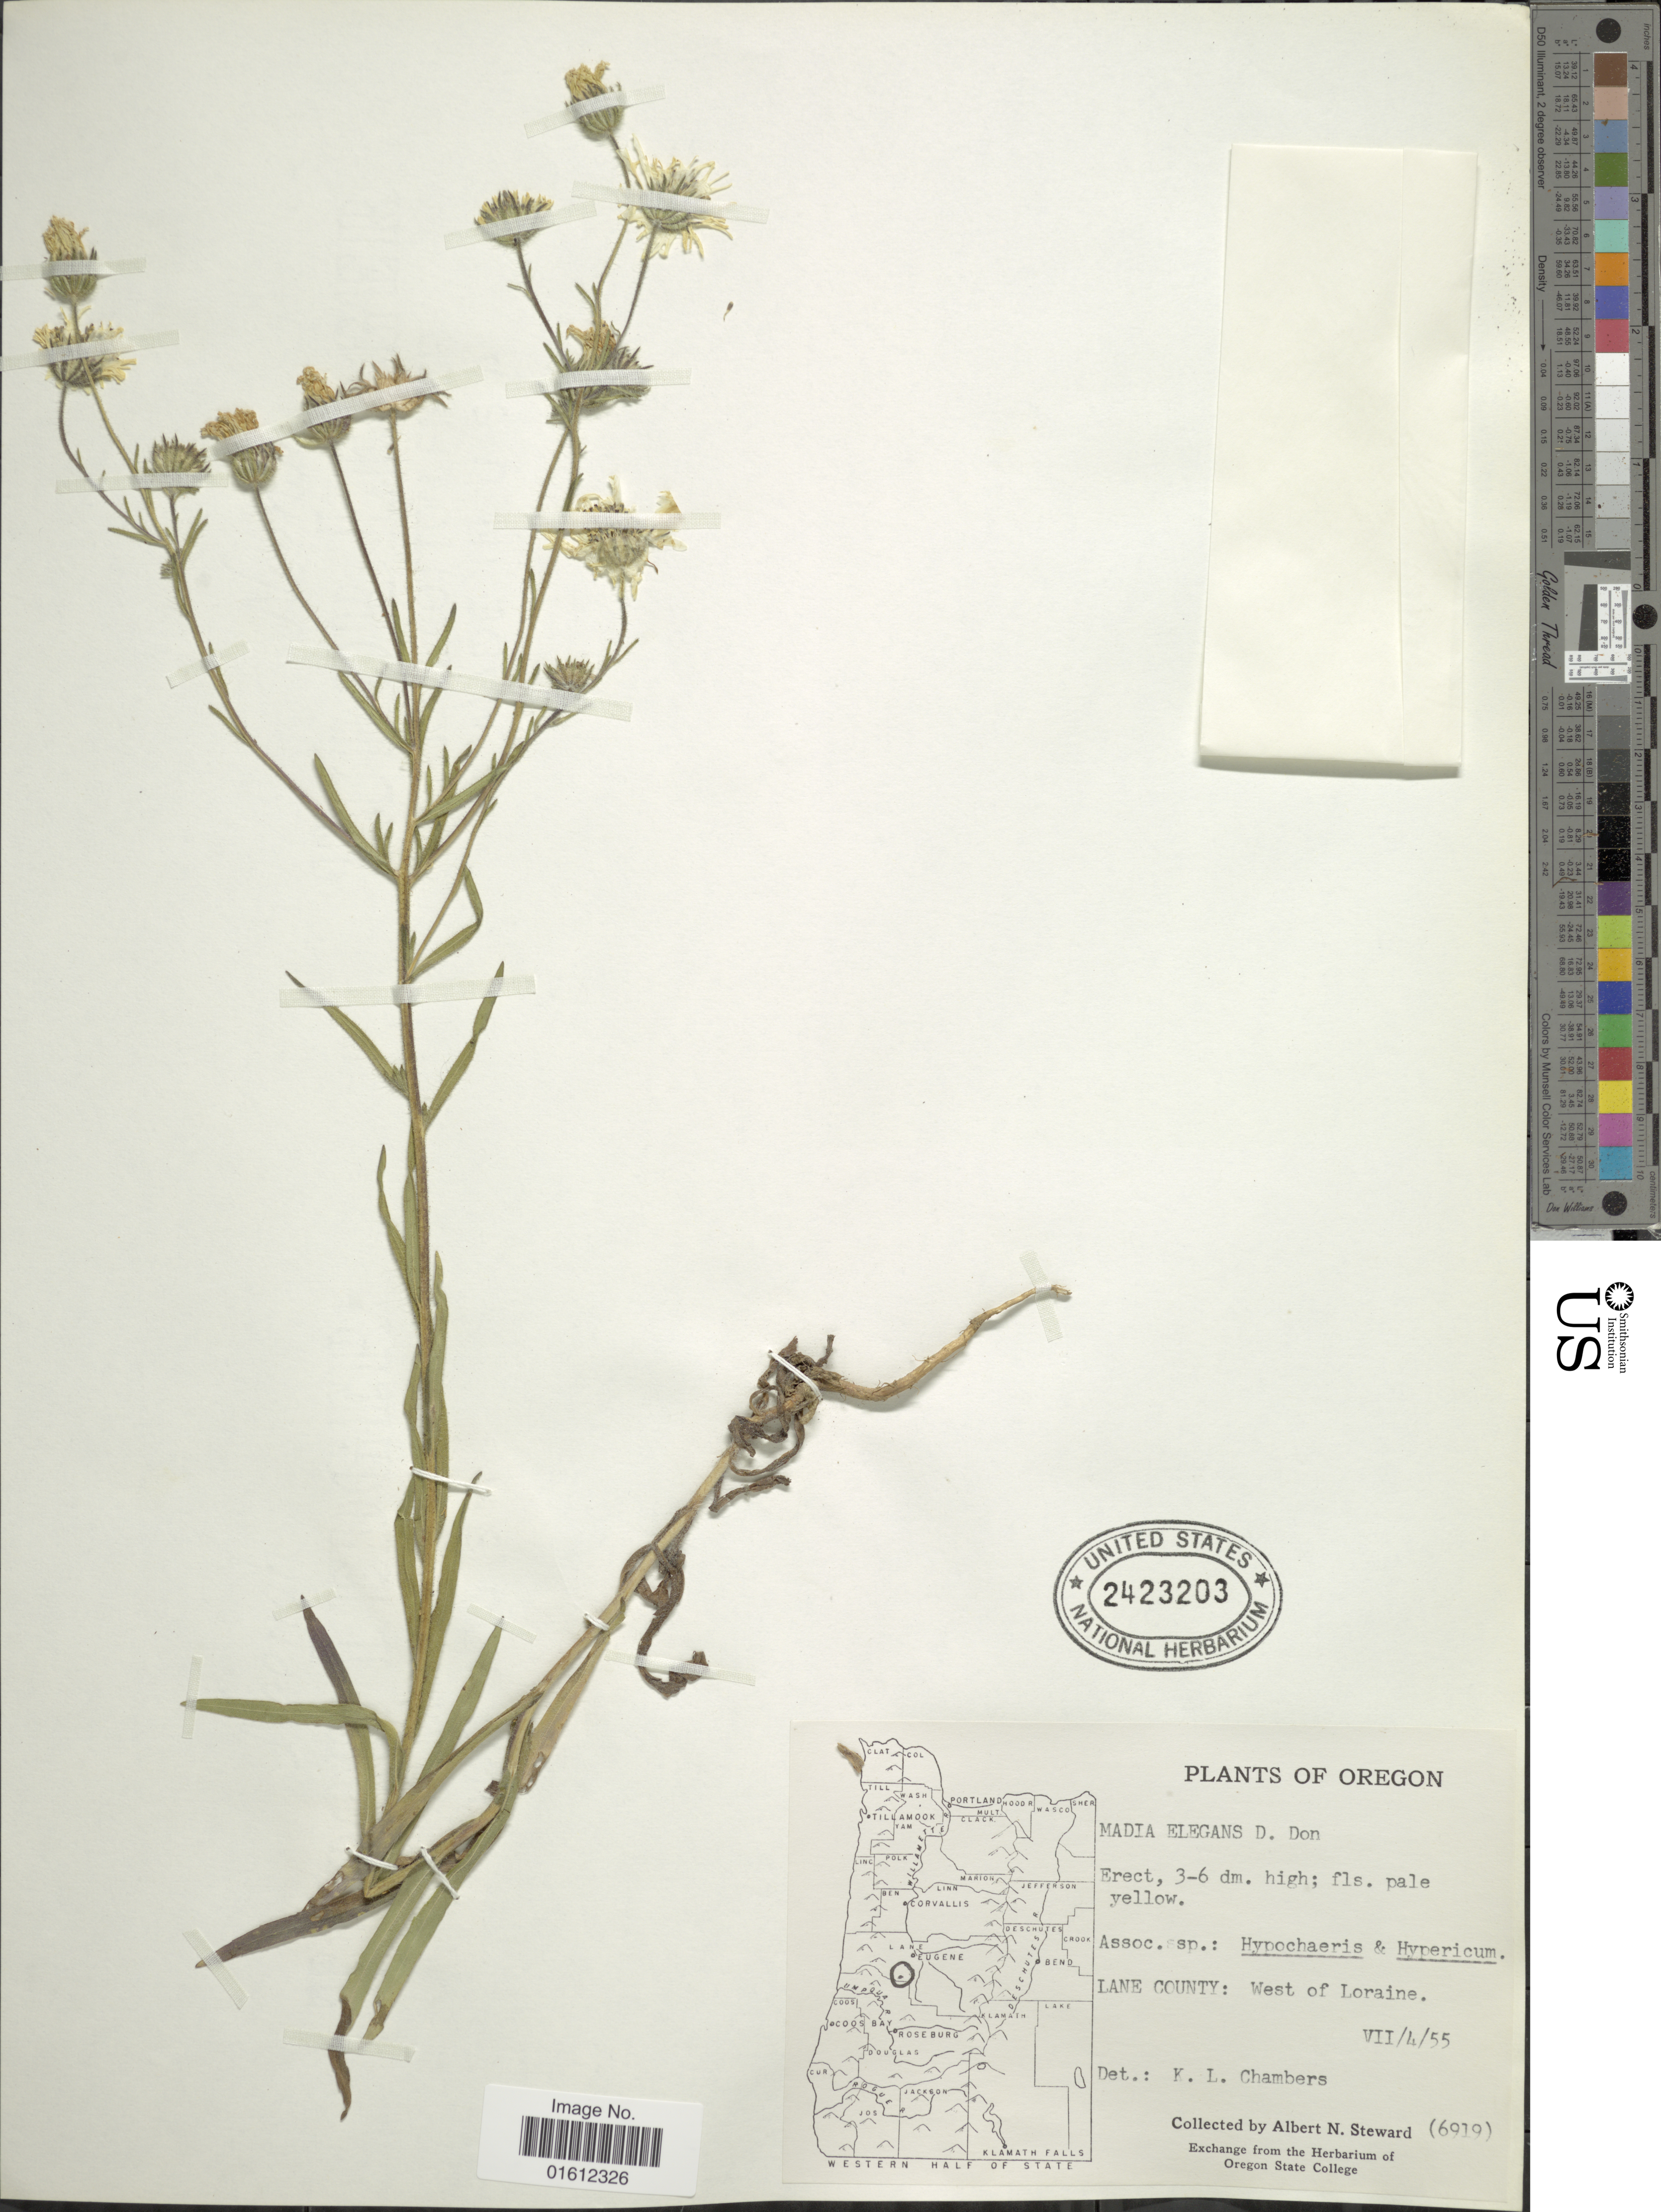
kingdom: Plantae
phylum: Tracheophyta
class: Magnoliopsida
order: Asterales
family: Asteraceae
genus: Madia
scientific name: Madia elegans subsp. elegans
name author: D. Don ex Lindl.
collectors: A. N. Steward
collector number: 6919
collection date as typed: Transcribed d/m/y: 4/7/55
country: United States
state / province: Oregon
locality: Lane County: West of Loraine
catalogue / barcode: US 2423203